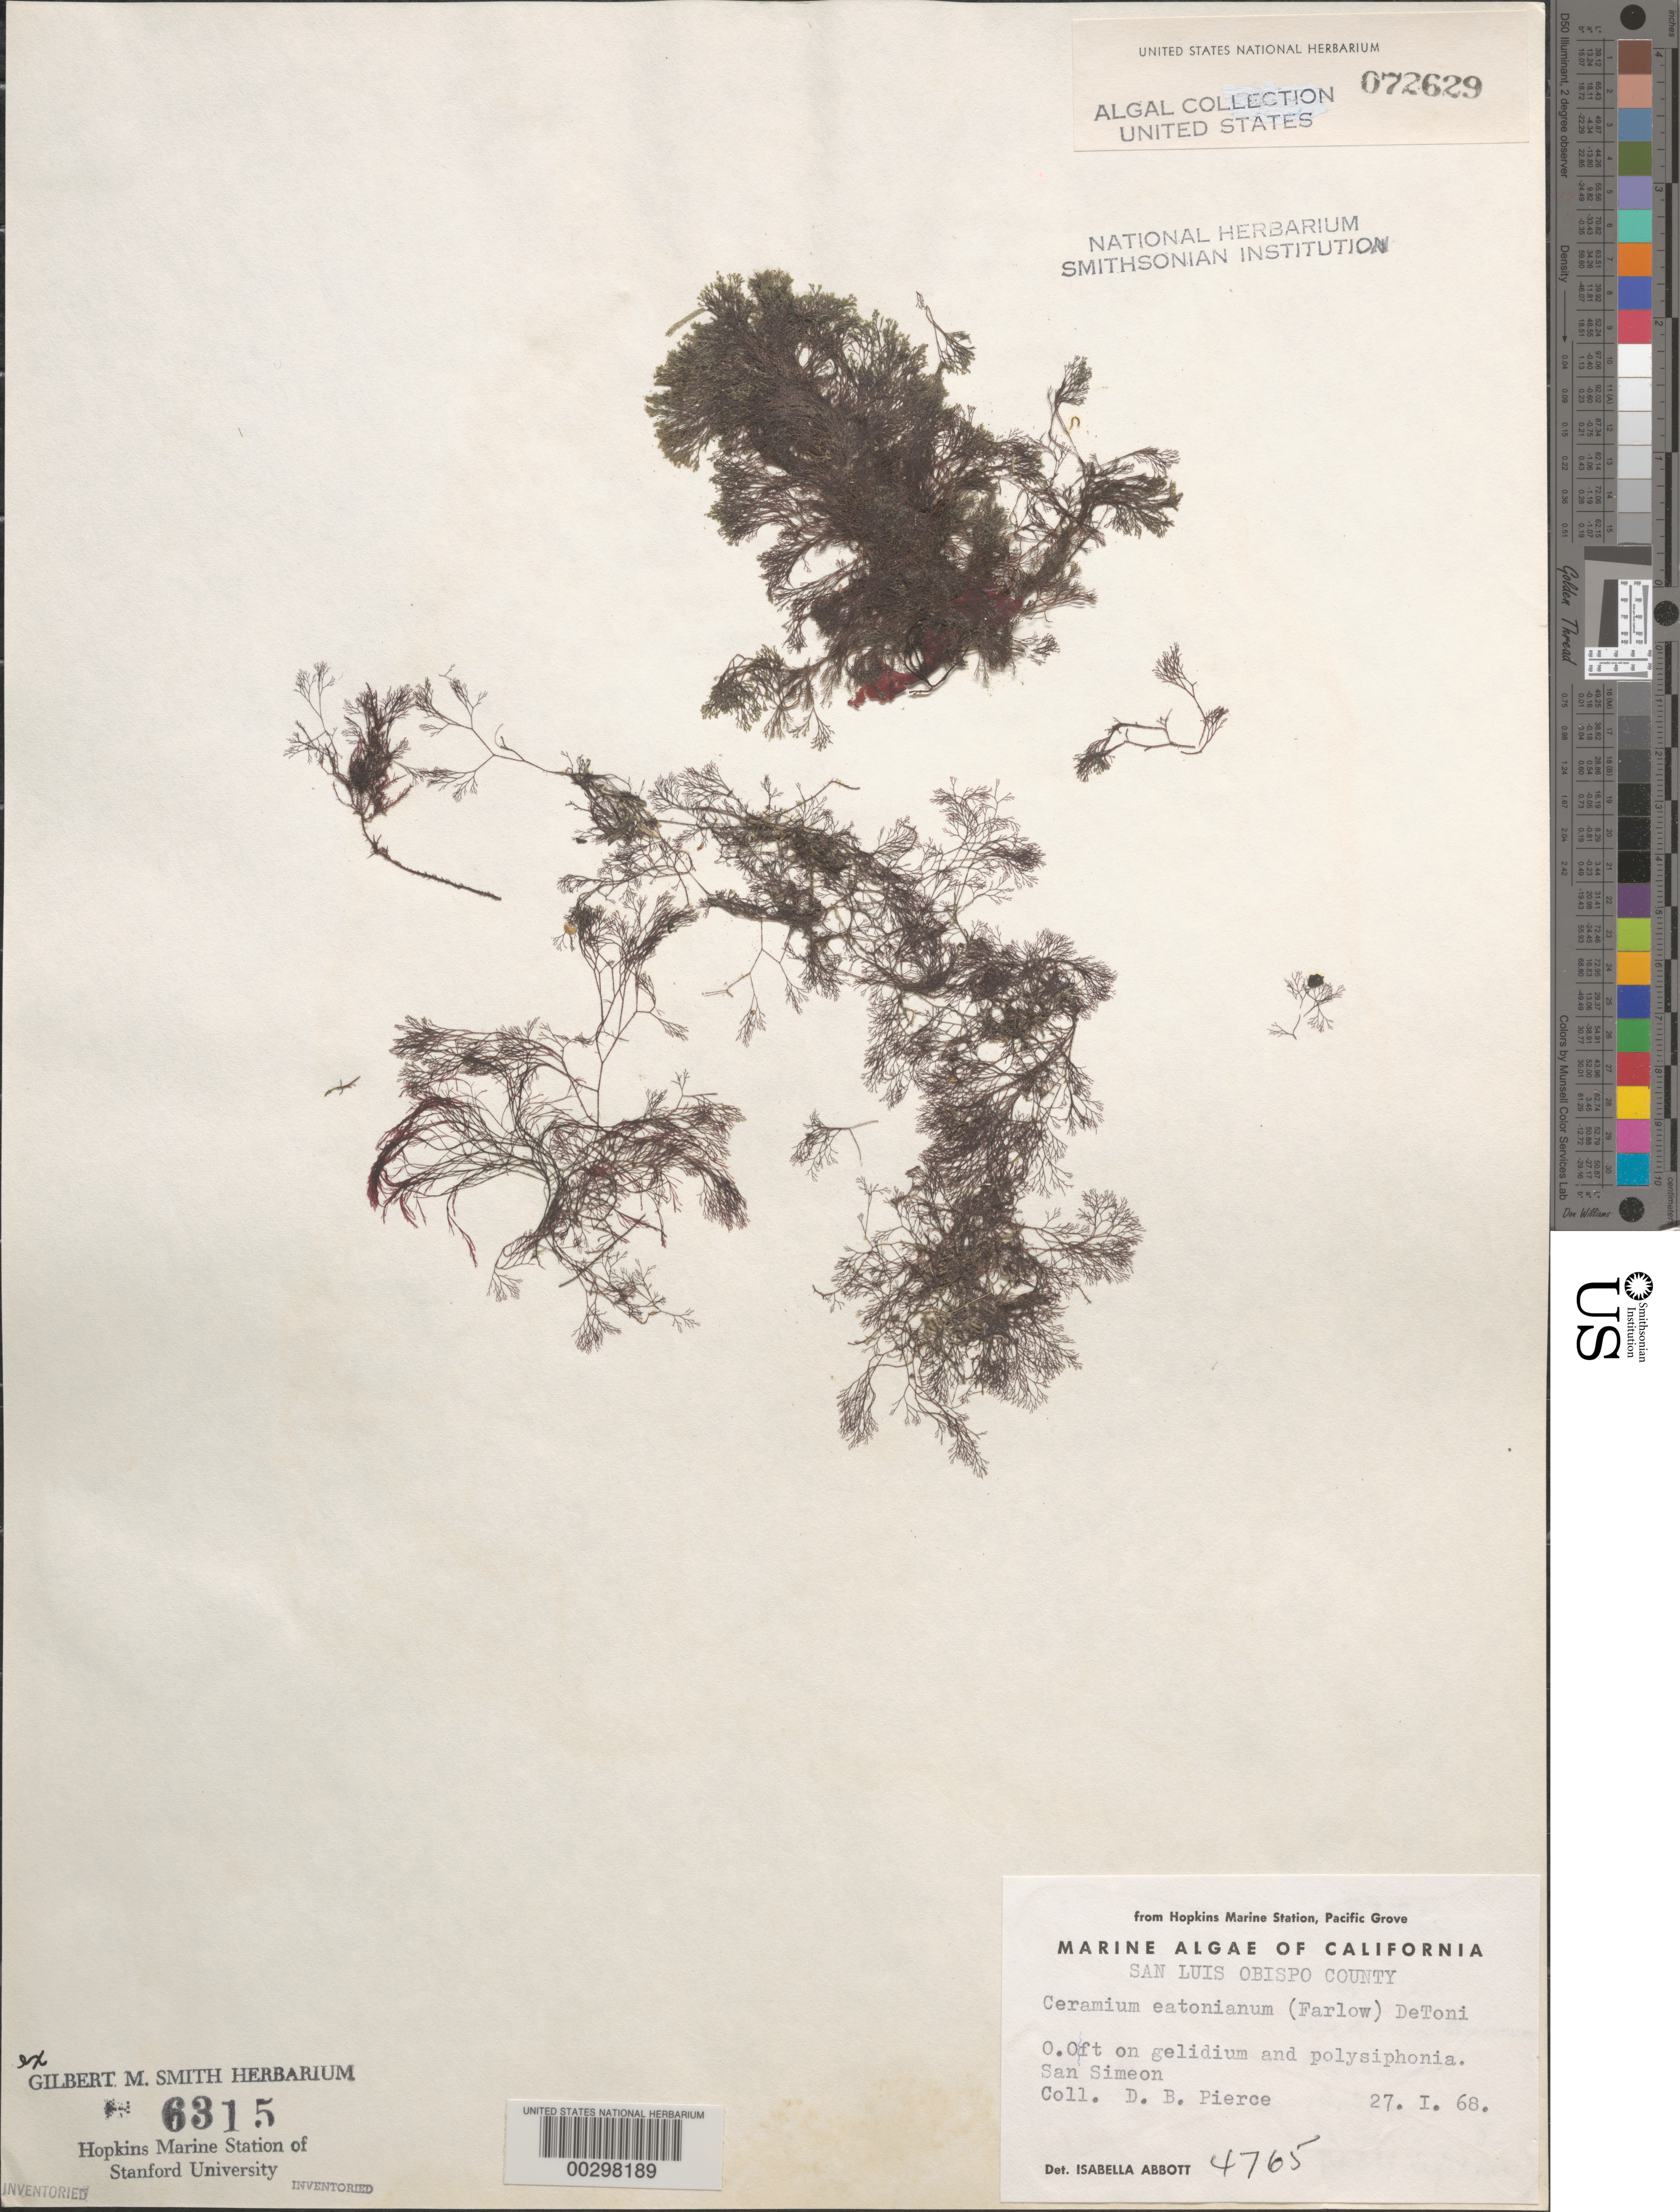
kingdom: Plantae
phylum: Rhodophyta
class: Florideophyceae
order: Ceramiales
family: Ceramiaceae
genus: Corallophila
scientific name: Corallophila eatoniana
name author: (Farl.) T.O. Cho et al.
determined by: Algae name updating Project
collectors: D. Pierce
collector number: IAA 4765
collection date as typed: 27 Jan 1968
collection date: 1968-01-27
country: United States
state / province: California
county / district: San Luis Obispo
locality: San Simeon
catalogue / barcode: US 72629